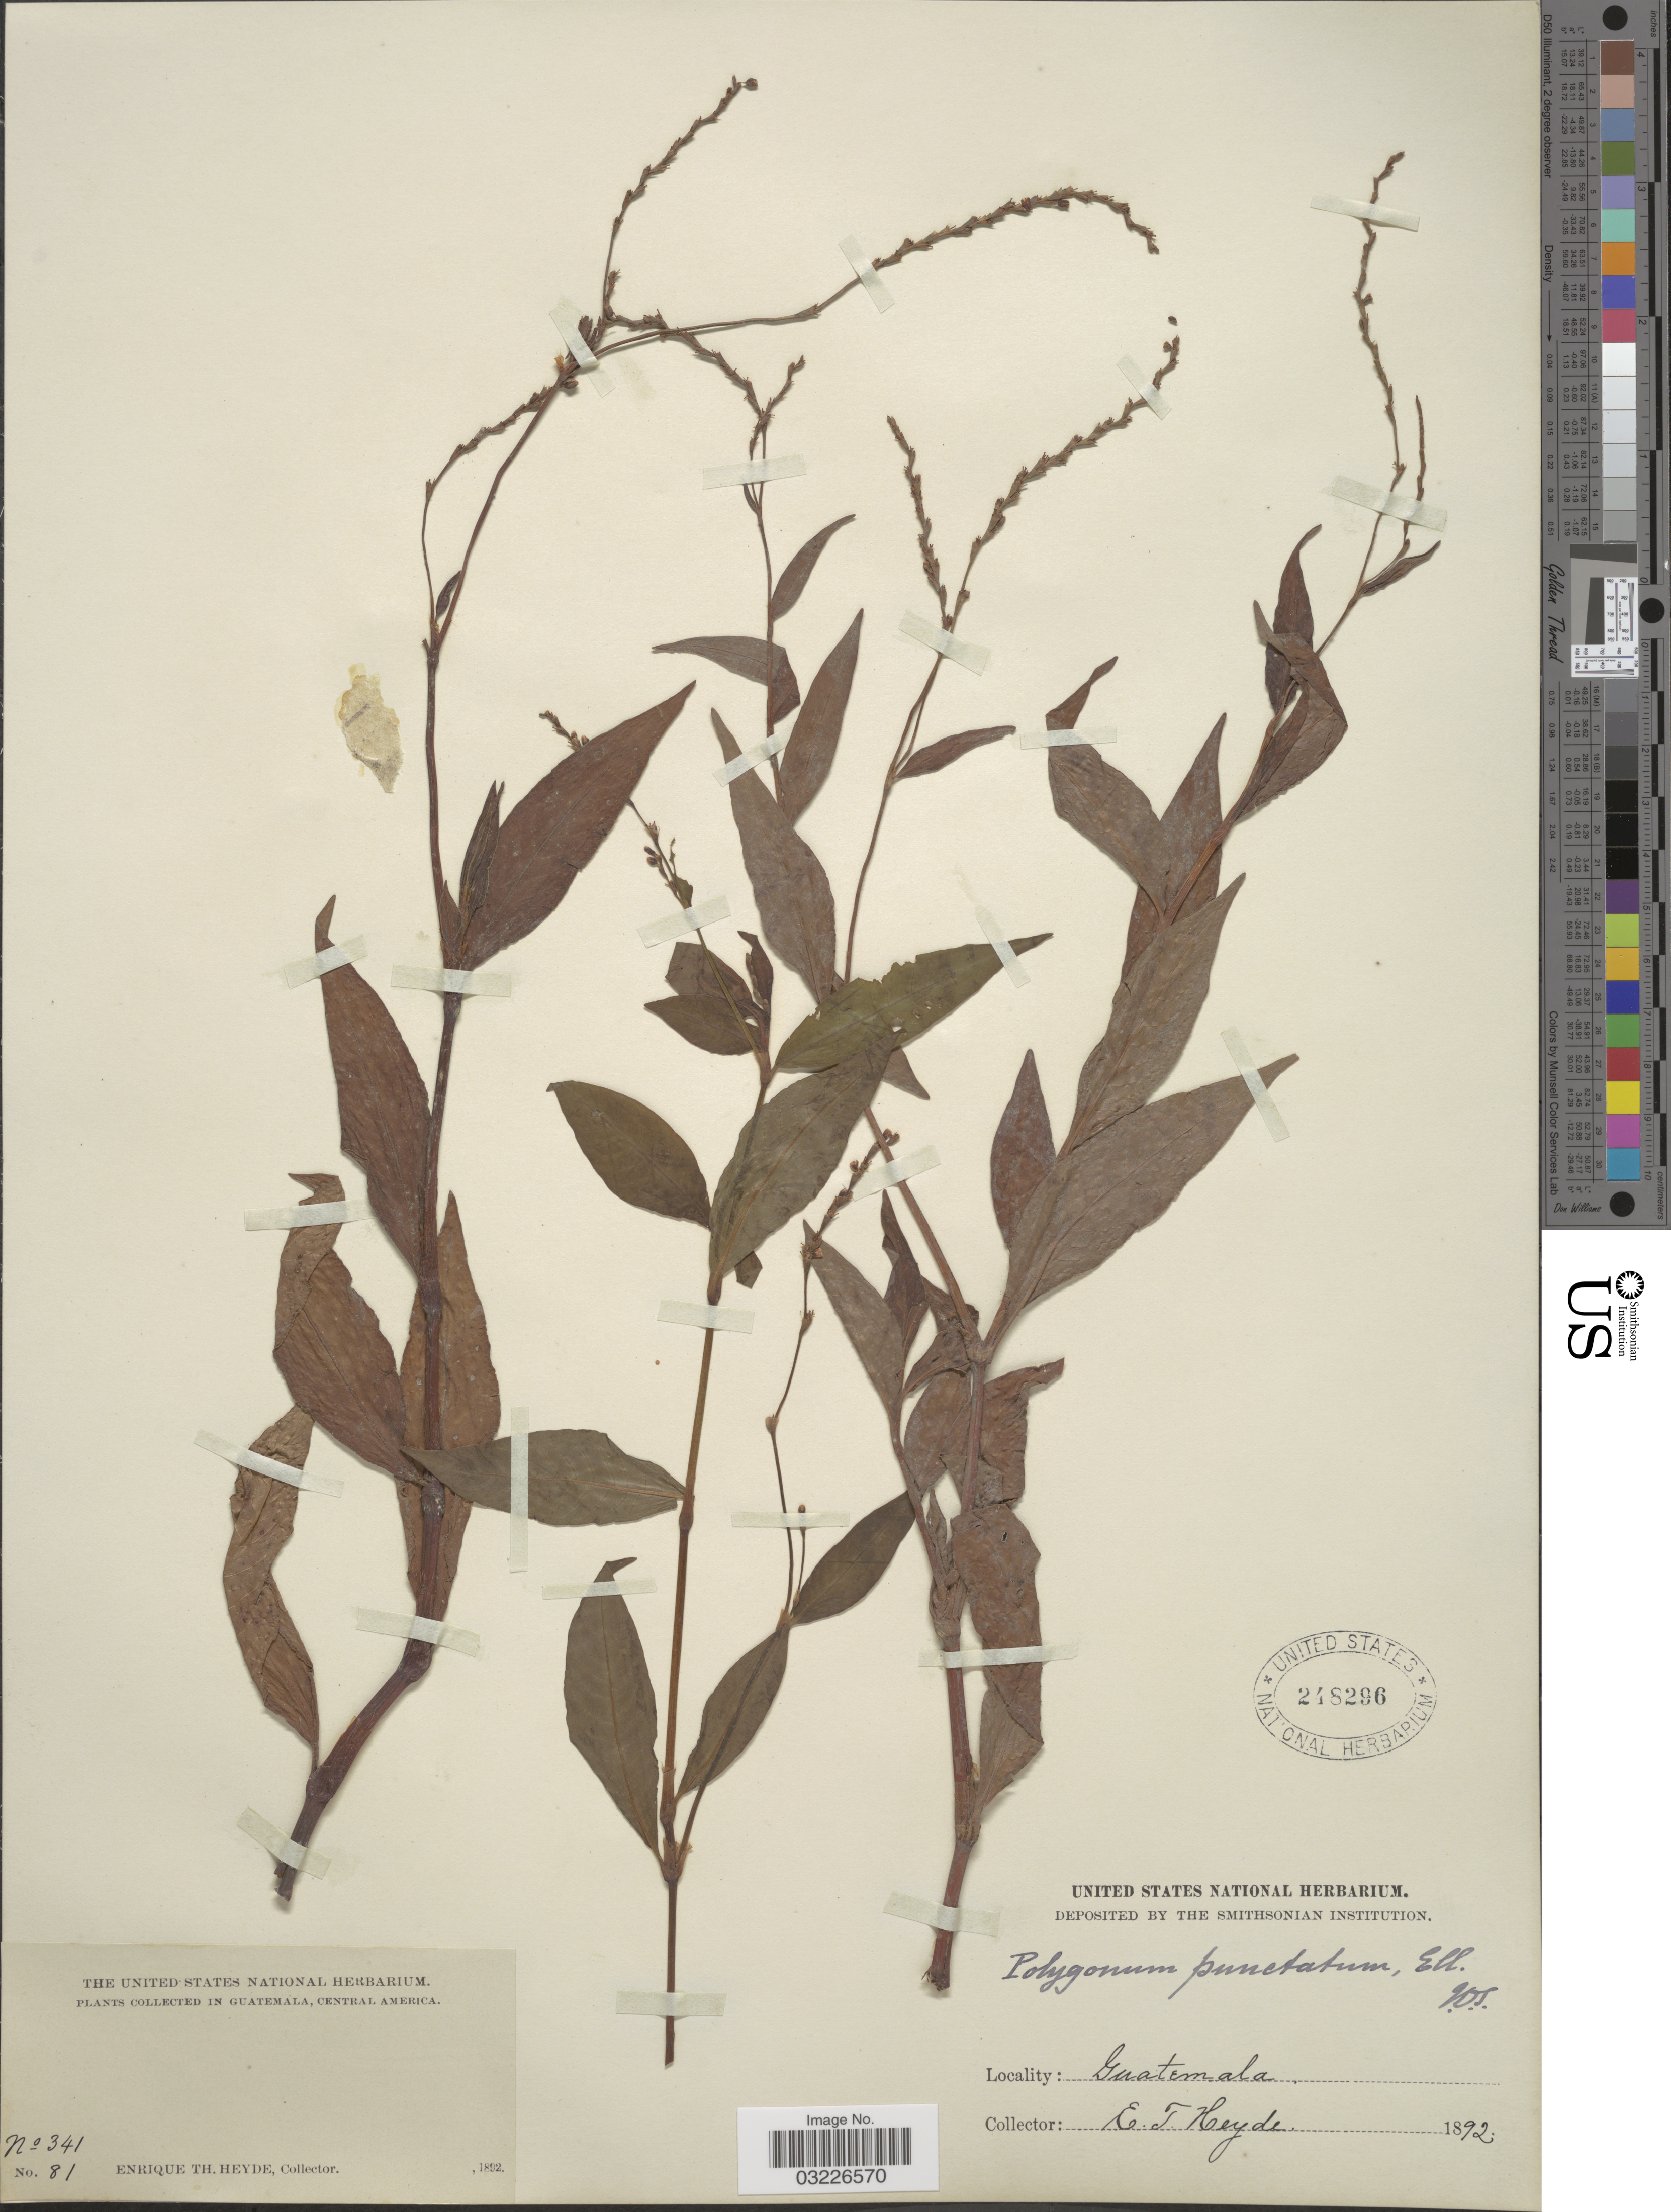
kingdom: Plantae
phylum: Tracheophyta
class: Magnoliopsida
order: Caryophyllales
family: Polygonaceae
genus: Persicaria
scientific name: Persicaria punctata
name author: (Elliott) Small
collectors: E. T. Heyde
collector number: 341/81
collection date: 1892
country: Guatemala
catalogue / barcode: US 248296